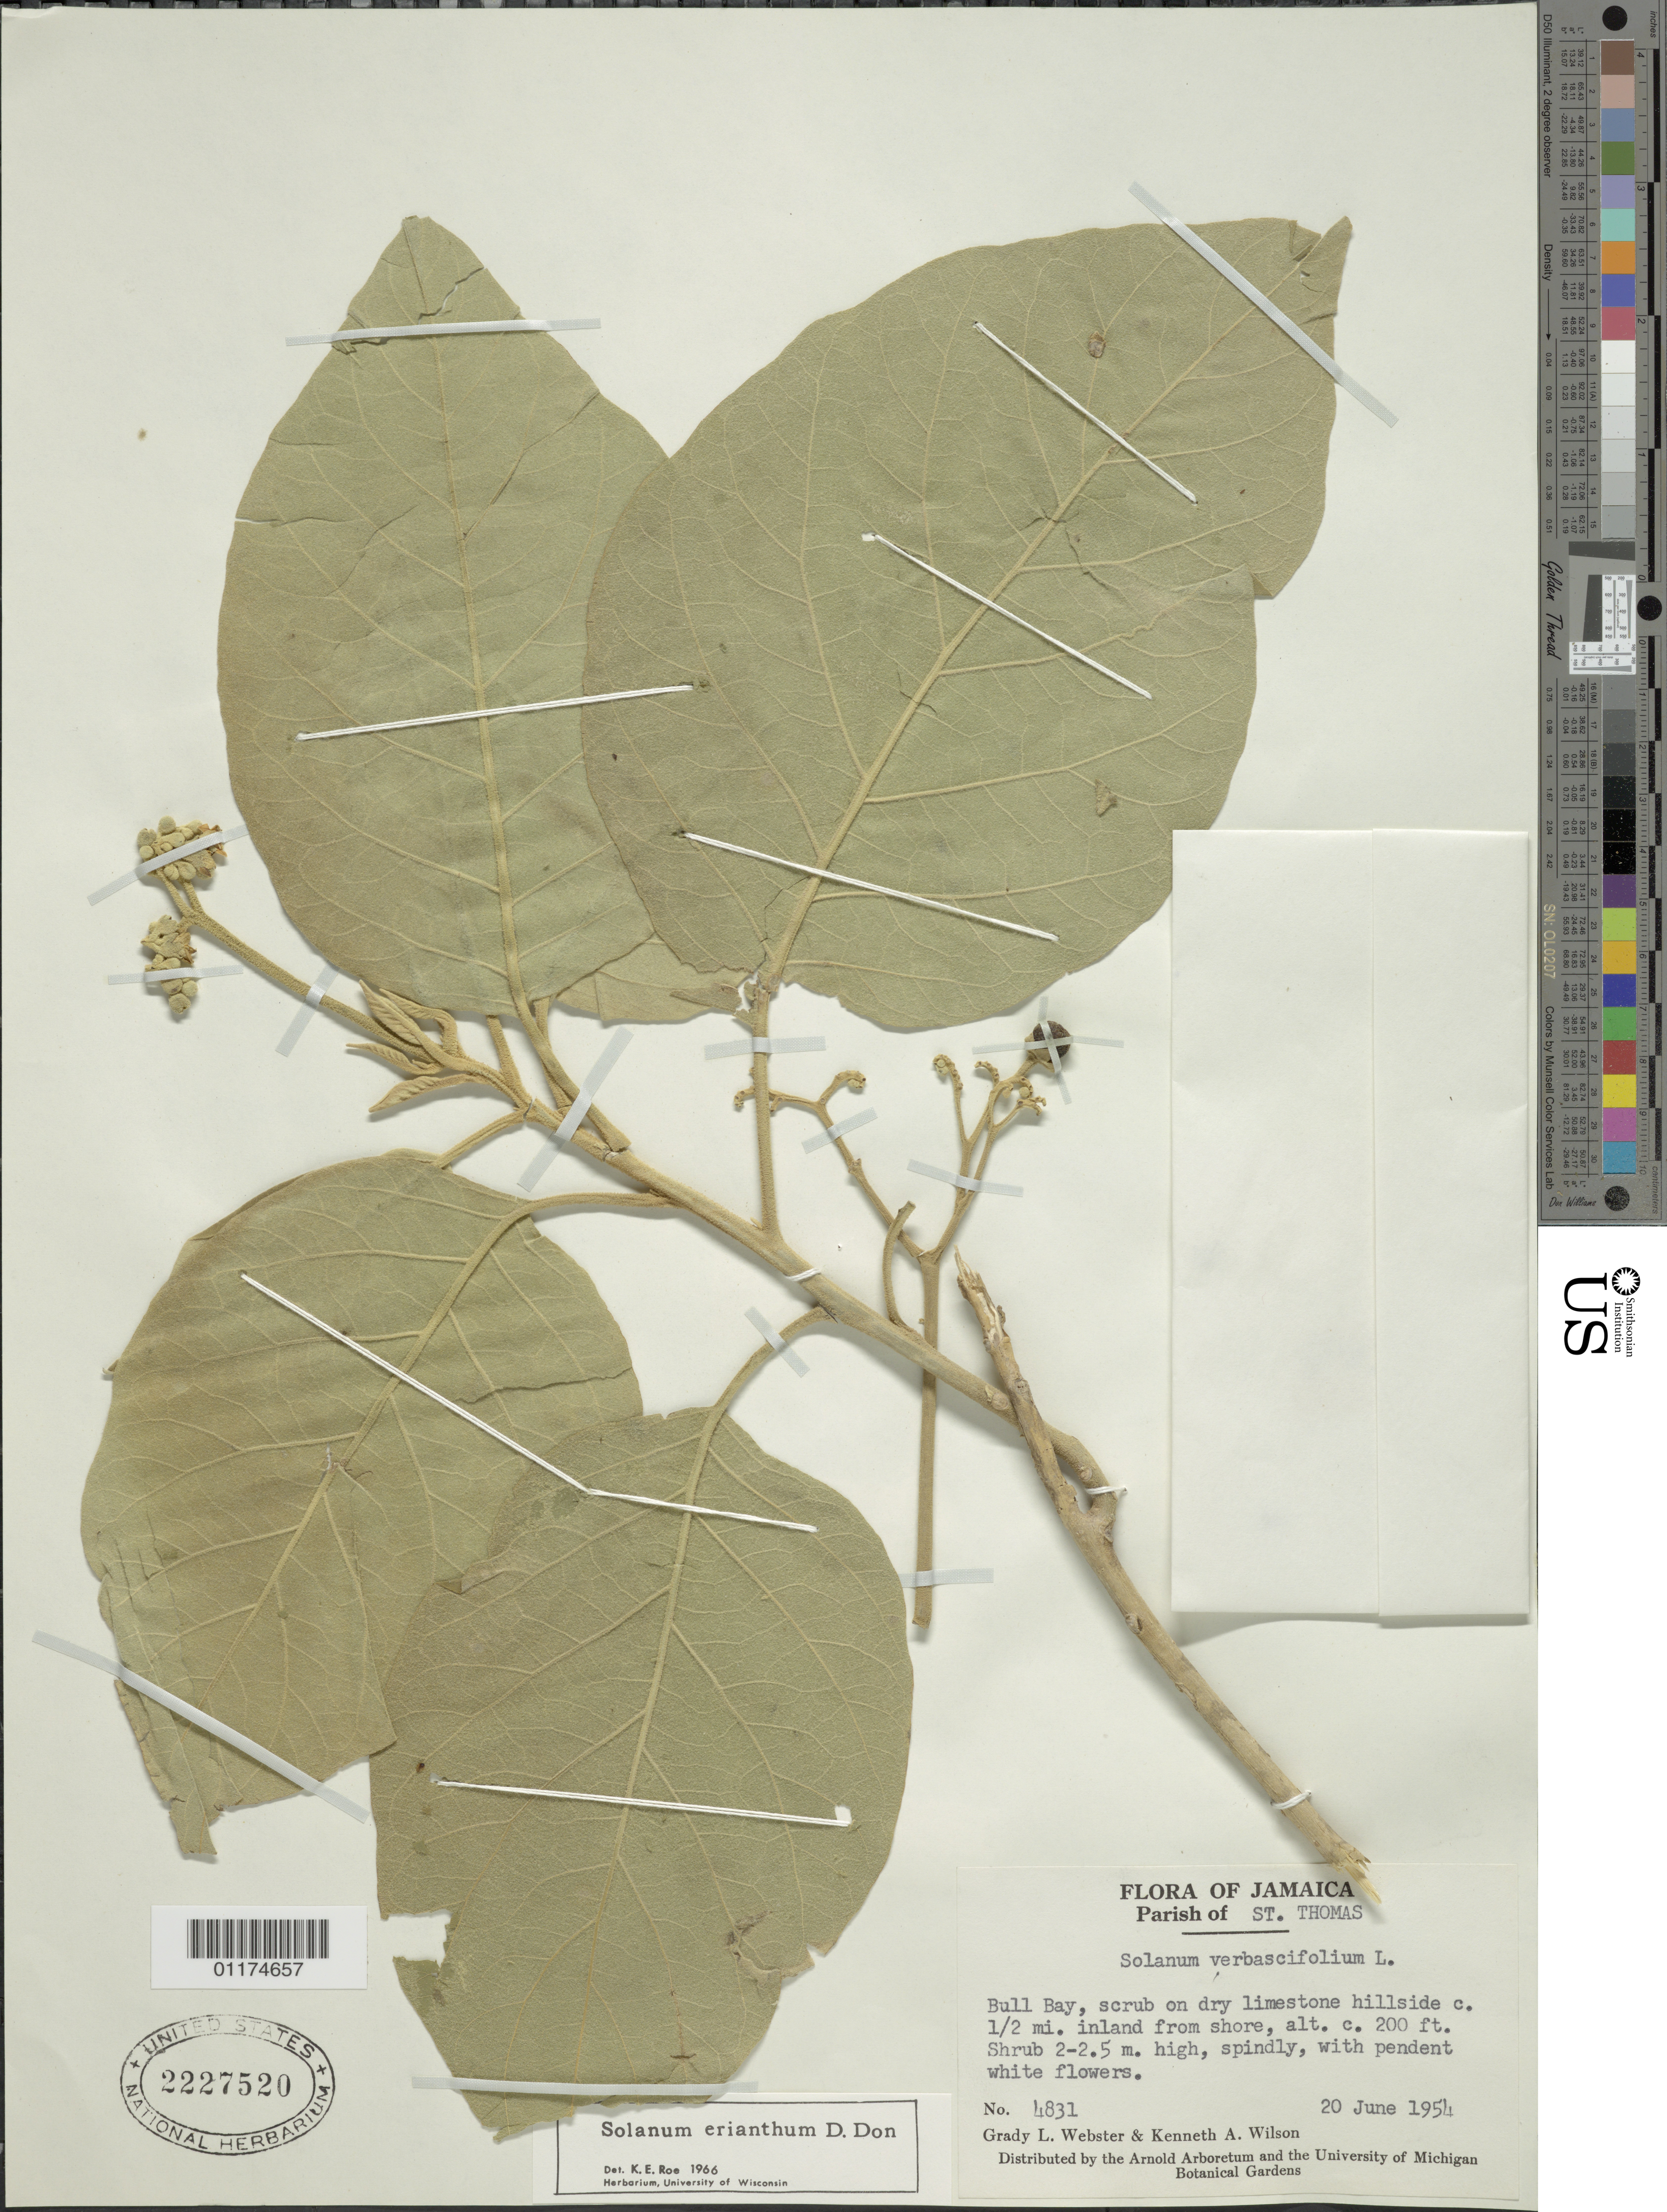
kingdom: Plantae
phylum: Tracheophyta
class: Magnoliopsida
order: Solanales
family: Solanaceae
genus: Solanum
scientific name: Solanum erianthum var. erianthum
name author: D. Don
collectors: G. L. Webster & K. A. Wilson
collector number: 4831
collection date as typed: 20 Jun 1954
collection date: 1954-06-20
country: Jamaica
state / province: Saint Thomas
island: Jamaica I.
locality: Bull Bay, shrub on dry limestone hillside c. 1/2 mi. inland from shore,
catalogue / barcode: US 2227520